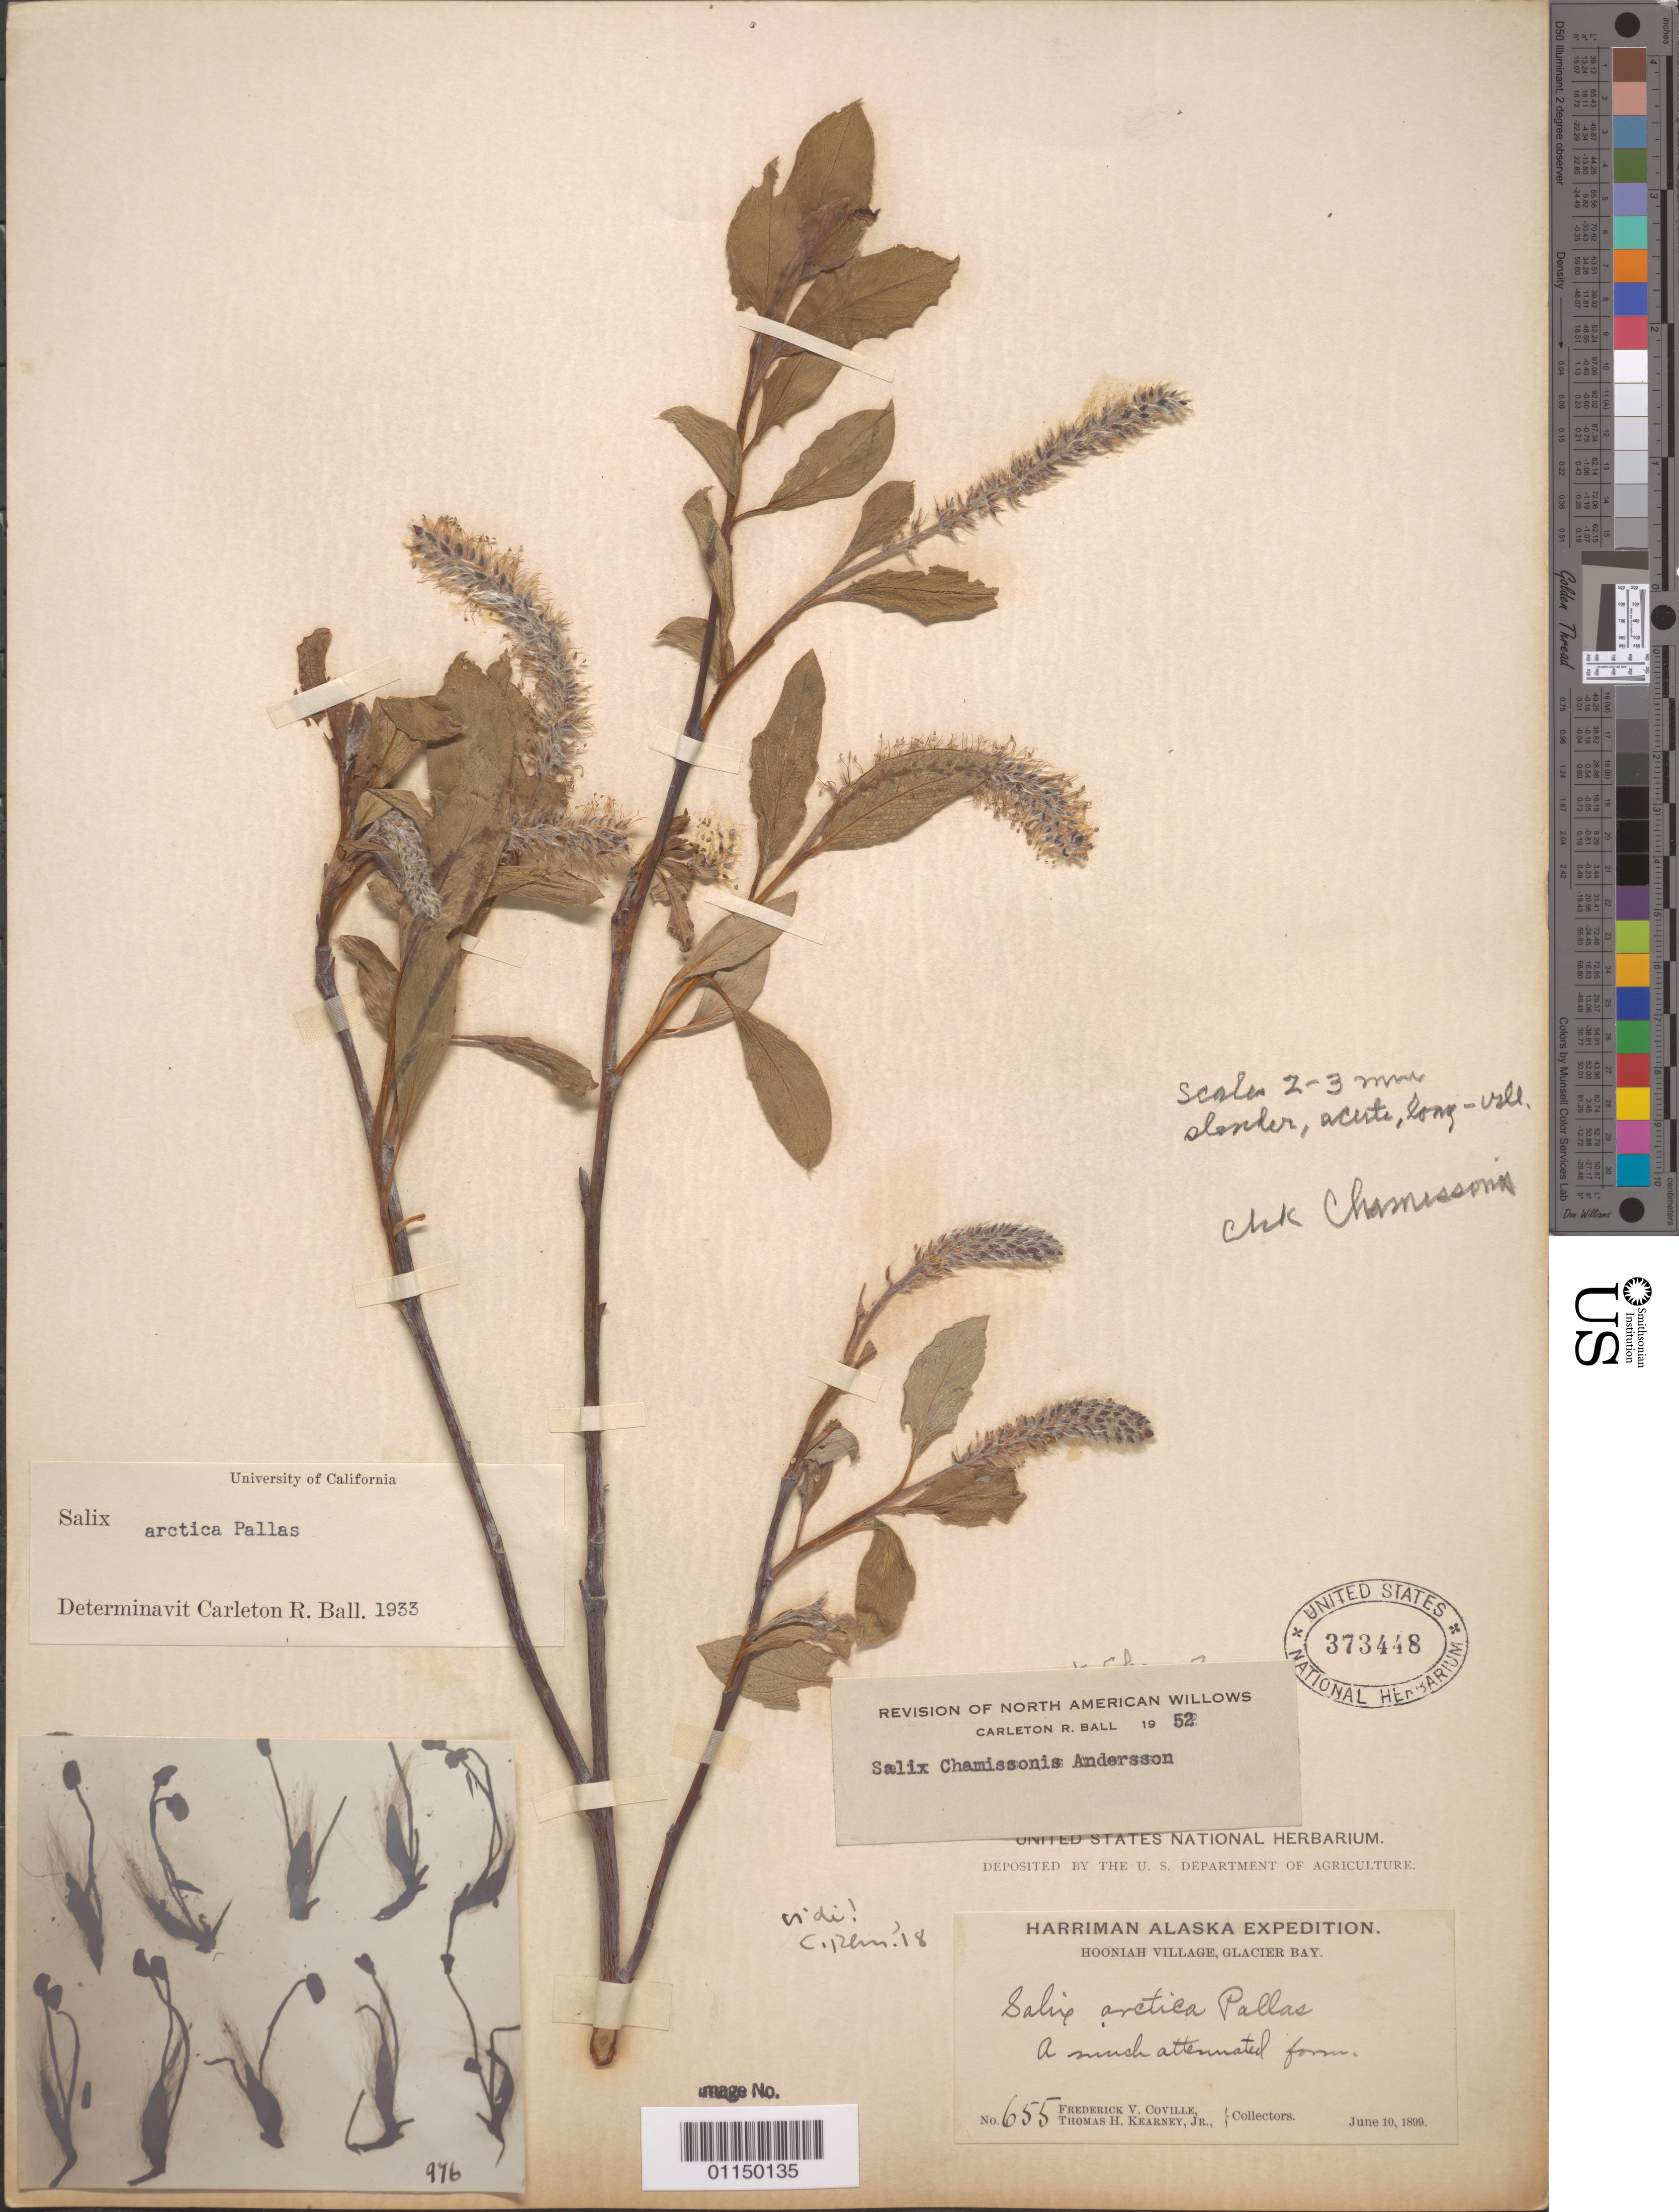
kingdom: Plantae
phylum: Tracheophyta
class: Magnoliopsida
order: Malpighiales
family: Salicaceae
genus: Salix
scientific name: Salix chamissonis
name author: Andersson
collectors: F. V. Coville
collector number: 655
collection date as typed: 10 Jun 1899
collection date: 1899-06-10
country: United States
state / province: Alaska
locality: Hooniah Village, Glacier Bay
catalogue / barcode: US 373448